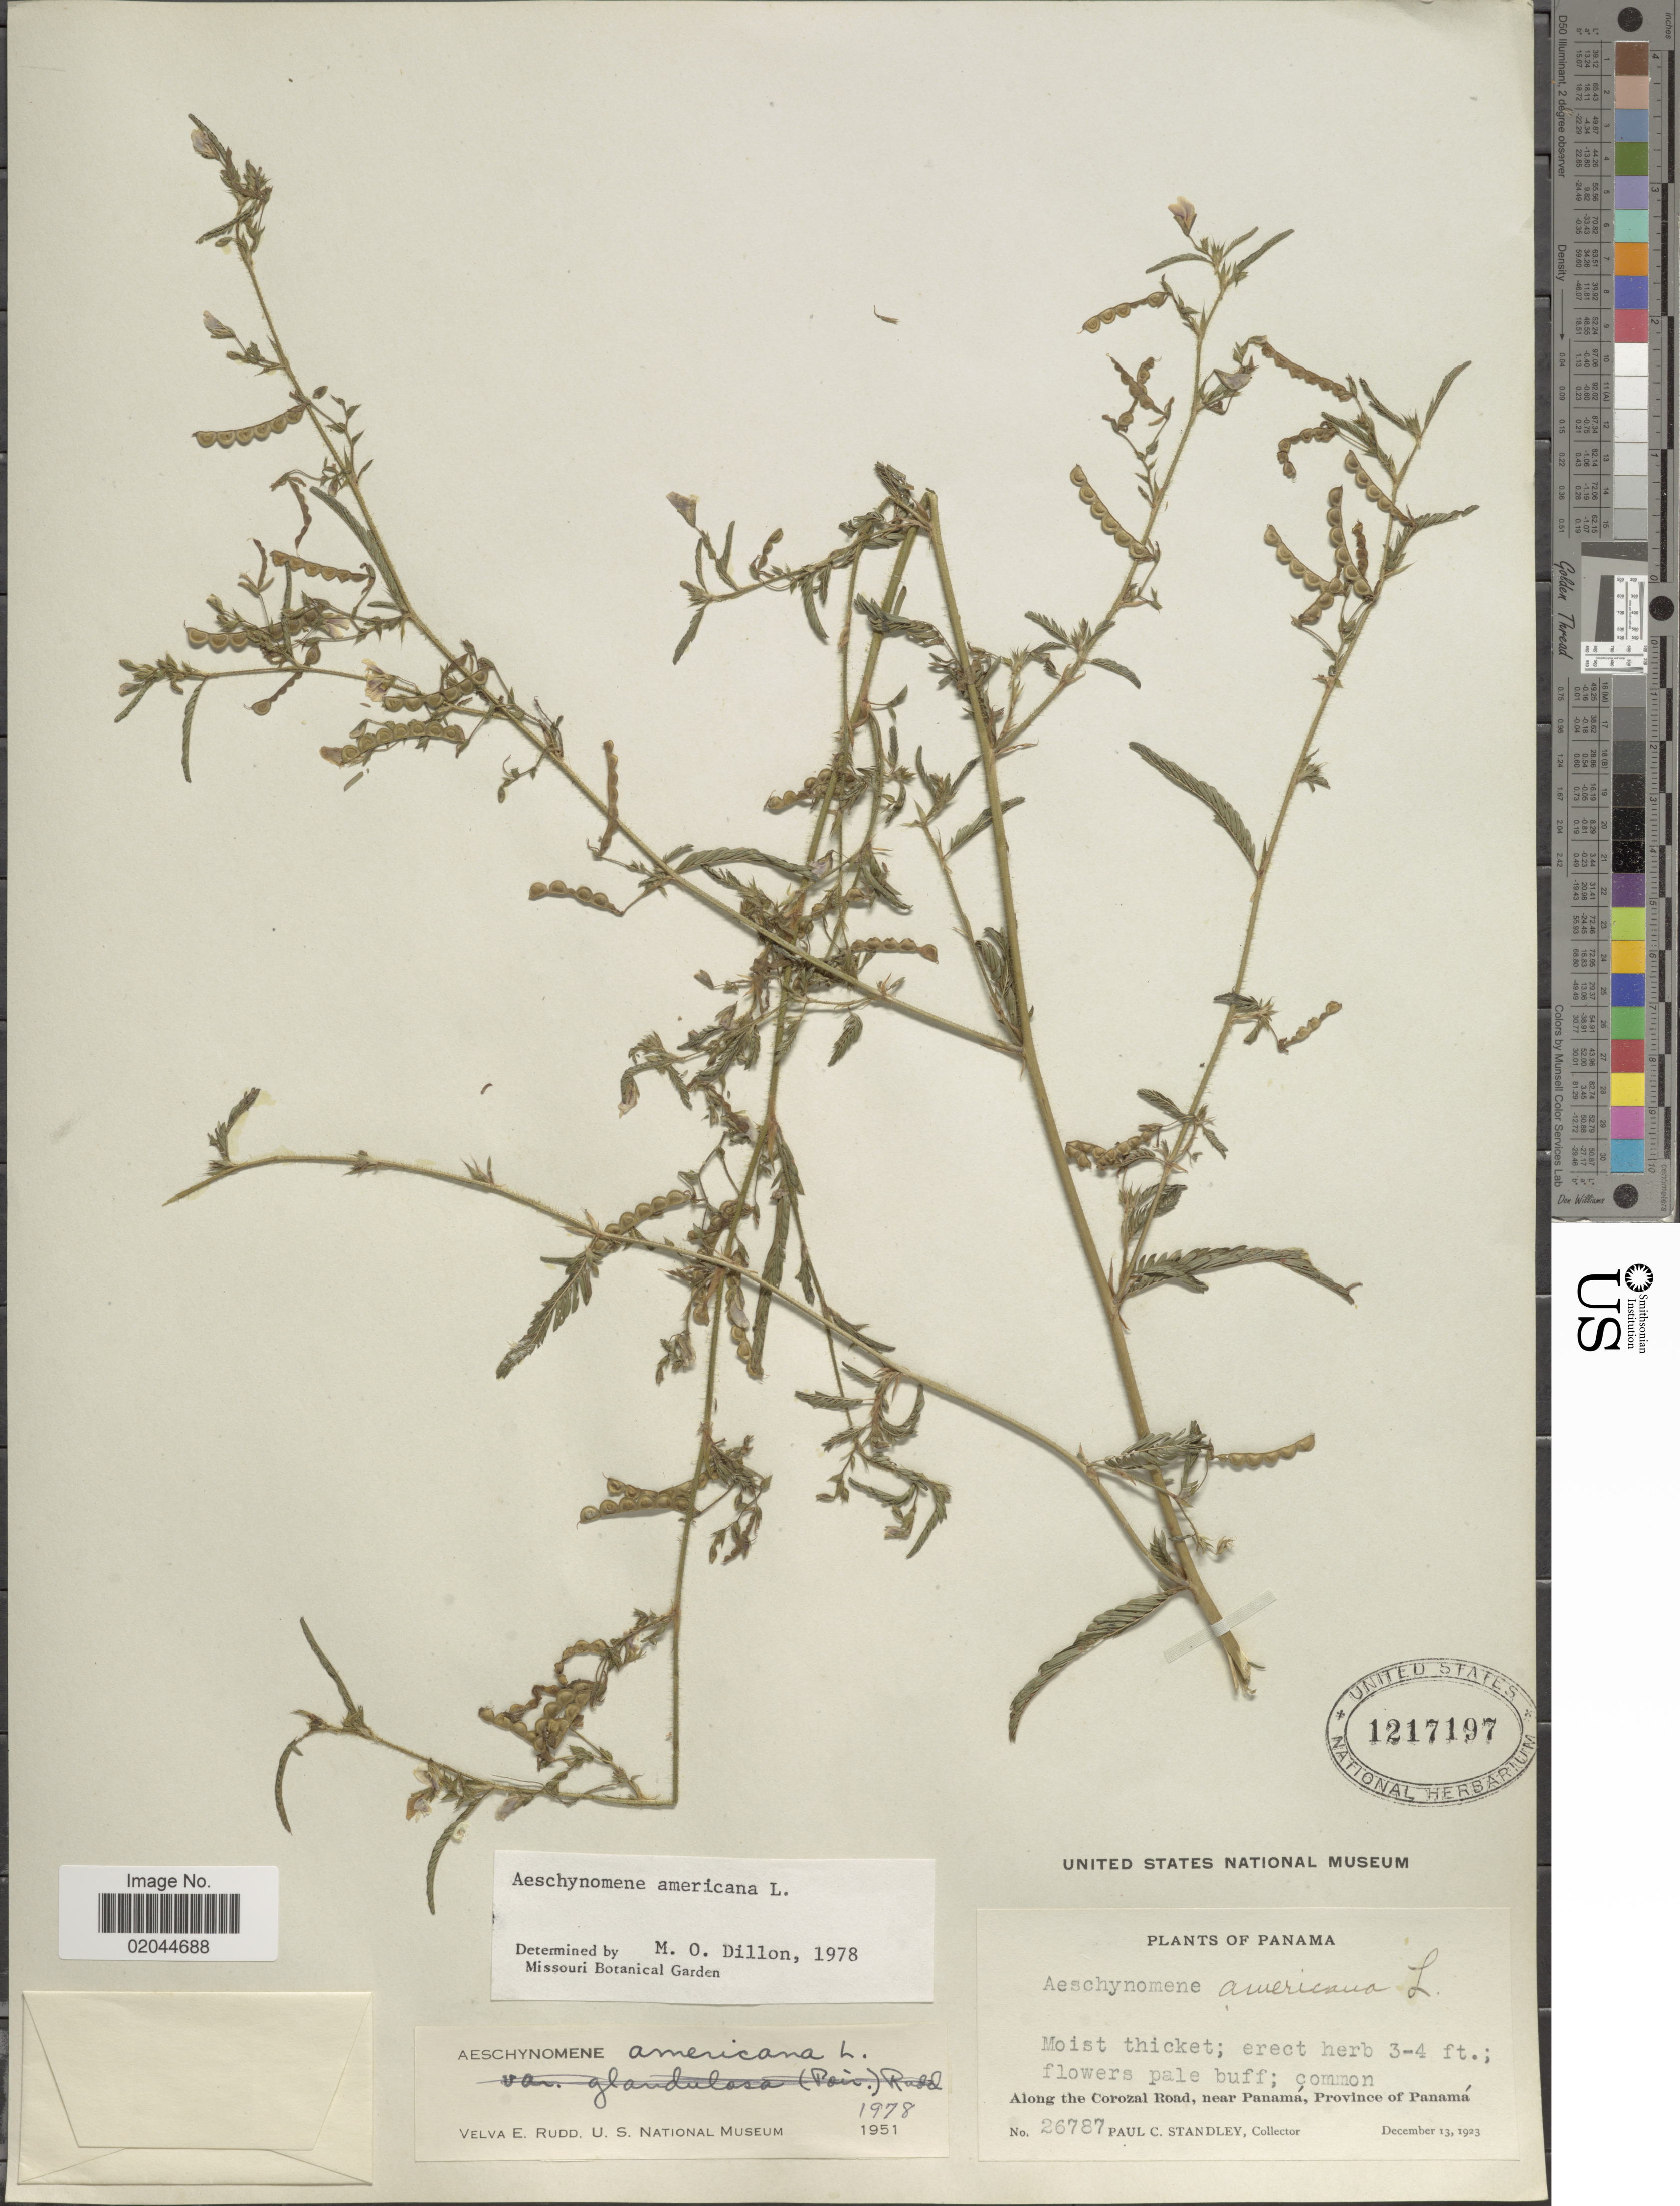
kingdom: Plantae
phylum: Tracheophyta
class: Magnoliopsida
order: Fabales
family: Fabaceae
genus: Aeschynomene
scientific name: Aeschynomene americana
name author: L.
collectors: P. C. Standley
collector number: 26787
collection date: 1923-12-13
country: Panama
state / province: Panamá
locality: Moist thicket, along the Corozal Road, near Panama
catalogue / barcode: US 1217197